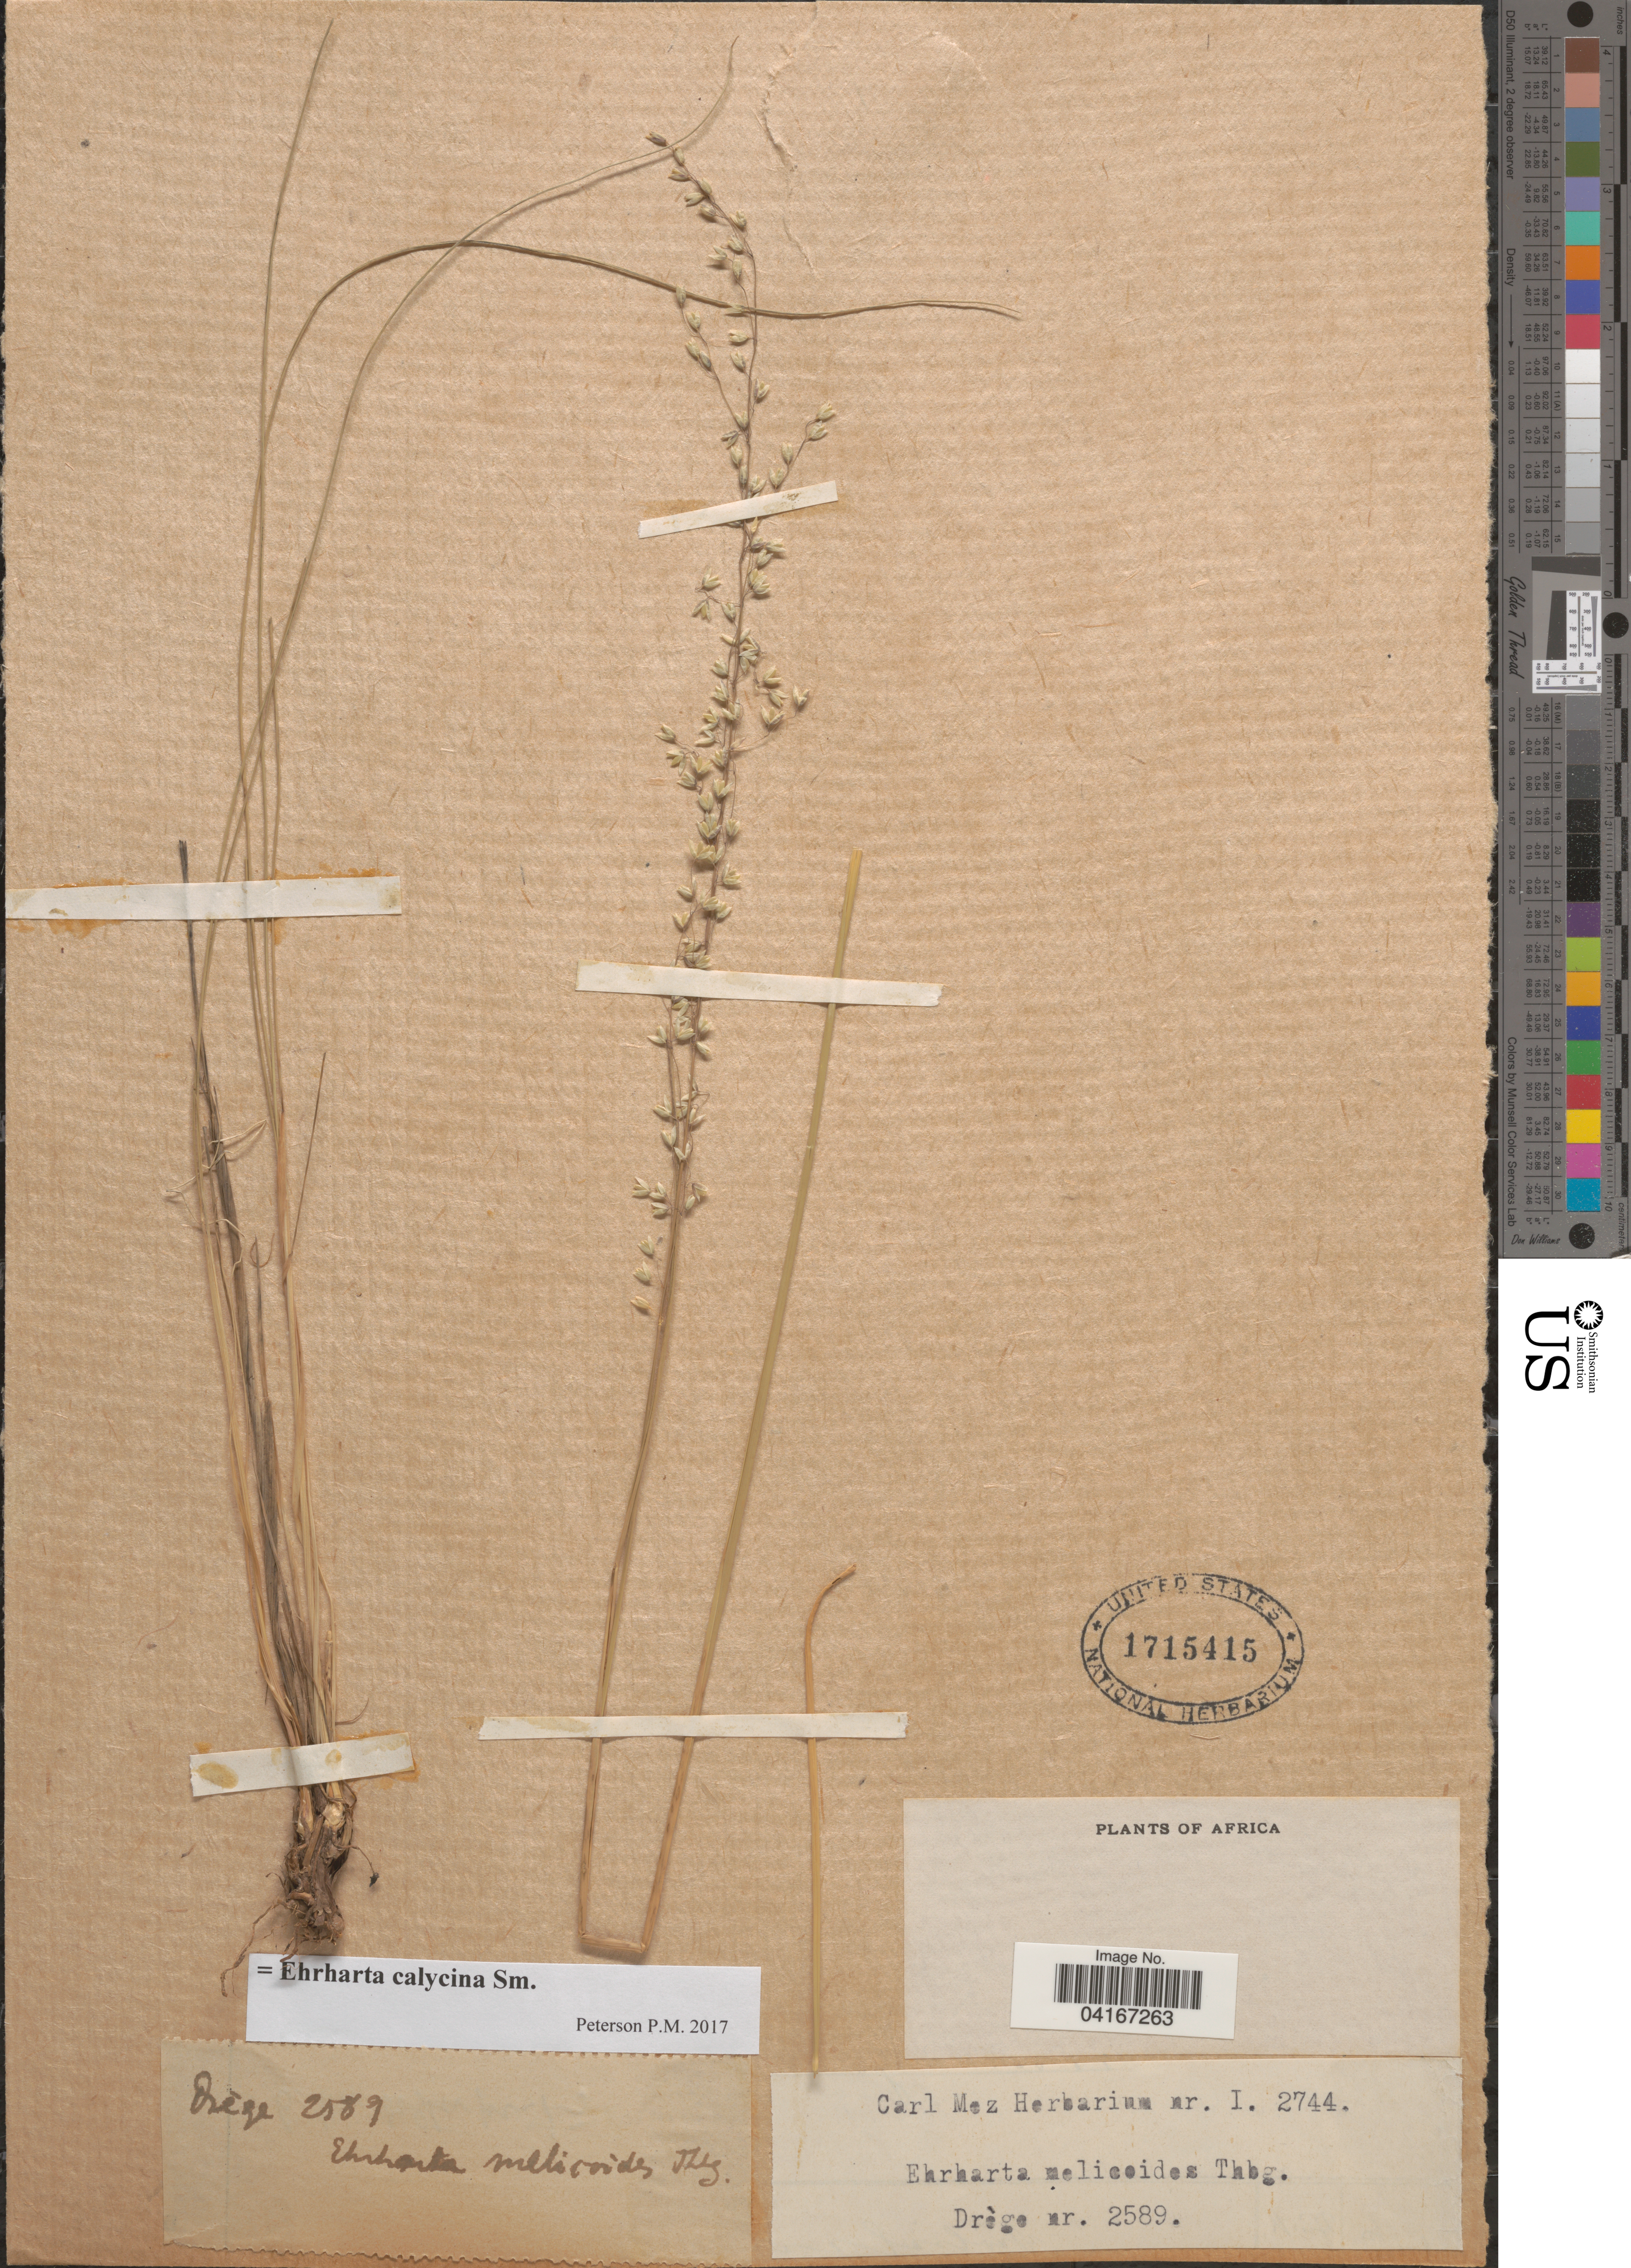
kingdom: Plantae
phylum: Tracheophyta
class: Liliopsida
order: Poales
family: Poaceae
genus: Ehrharta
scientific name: Ehrharta calycina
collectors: Drege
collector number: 2589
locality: Africa.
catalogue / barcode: US 1715415